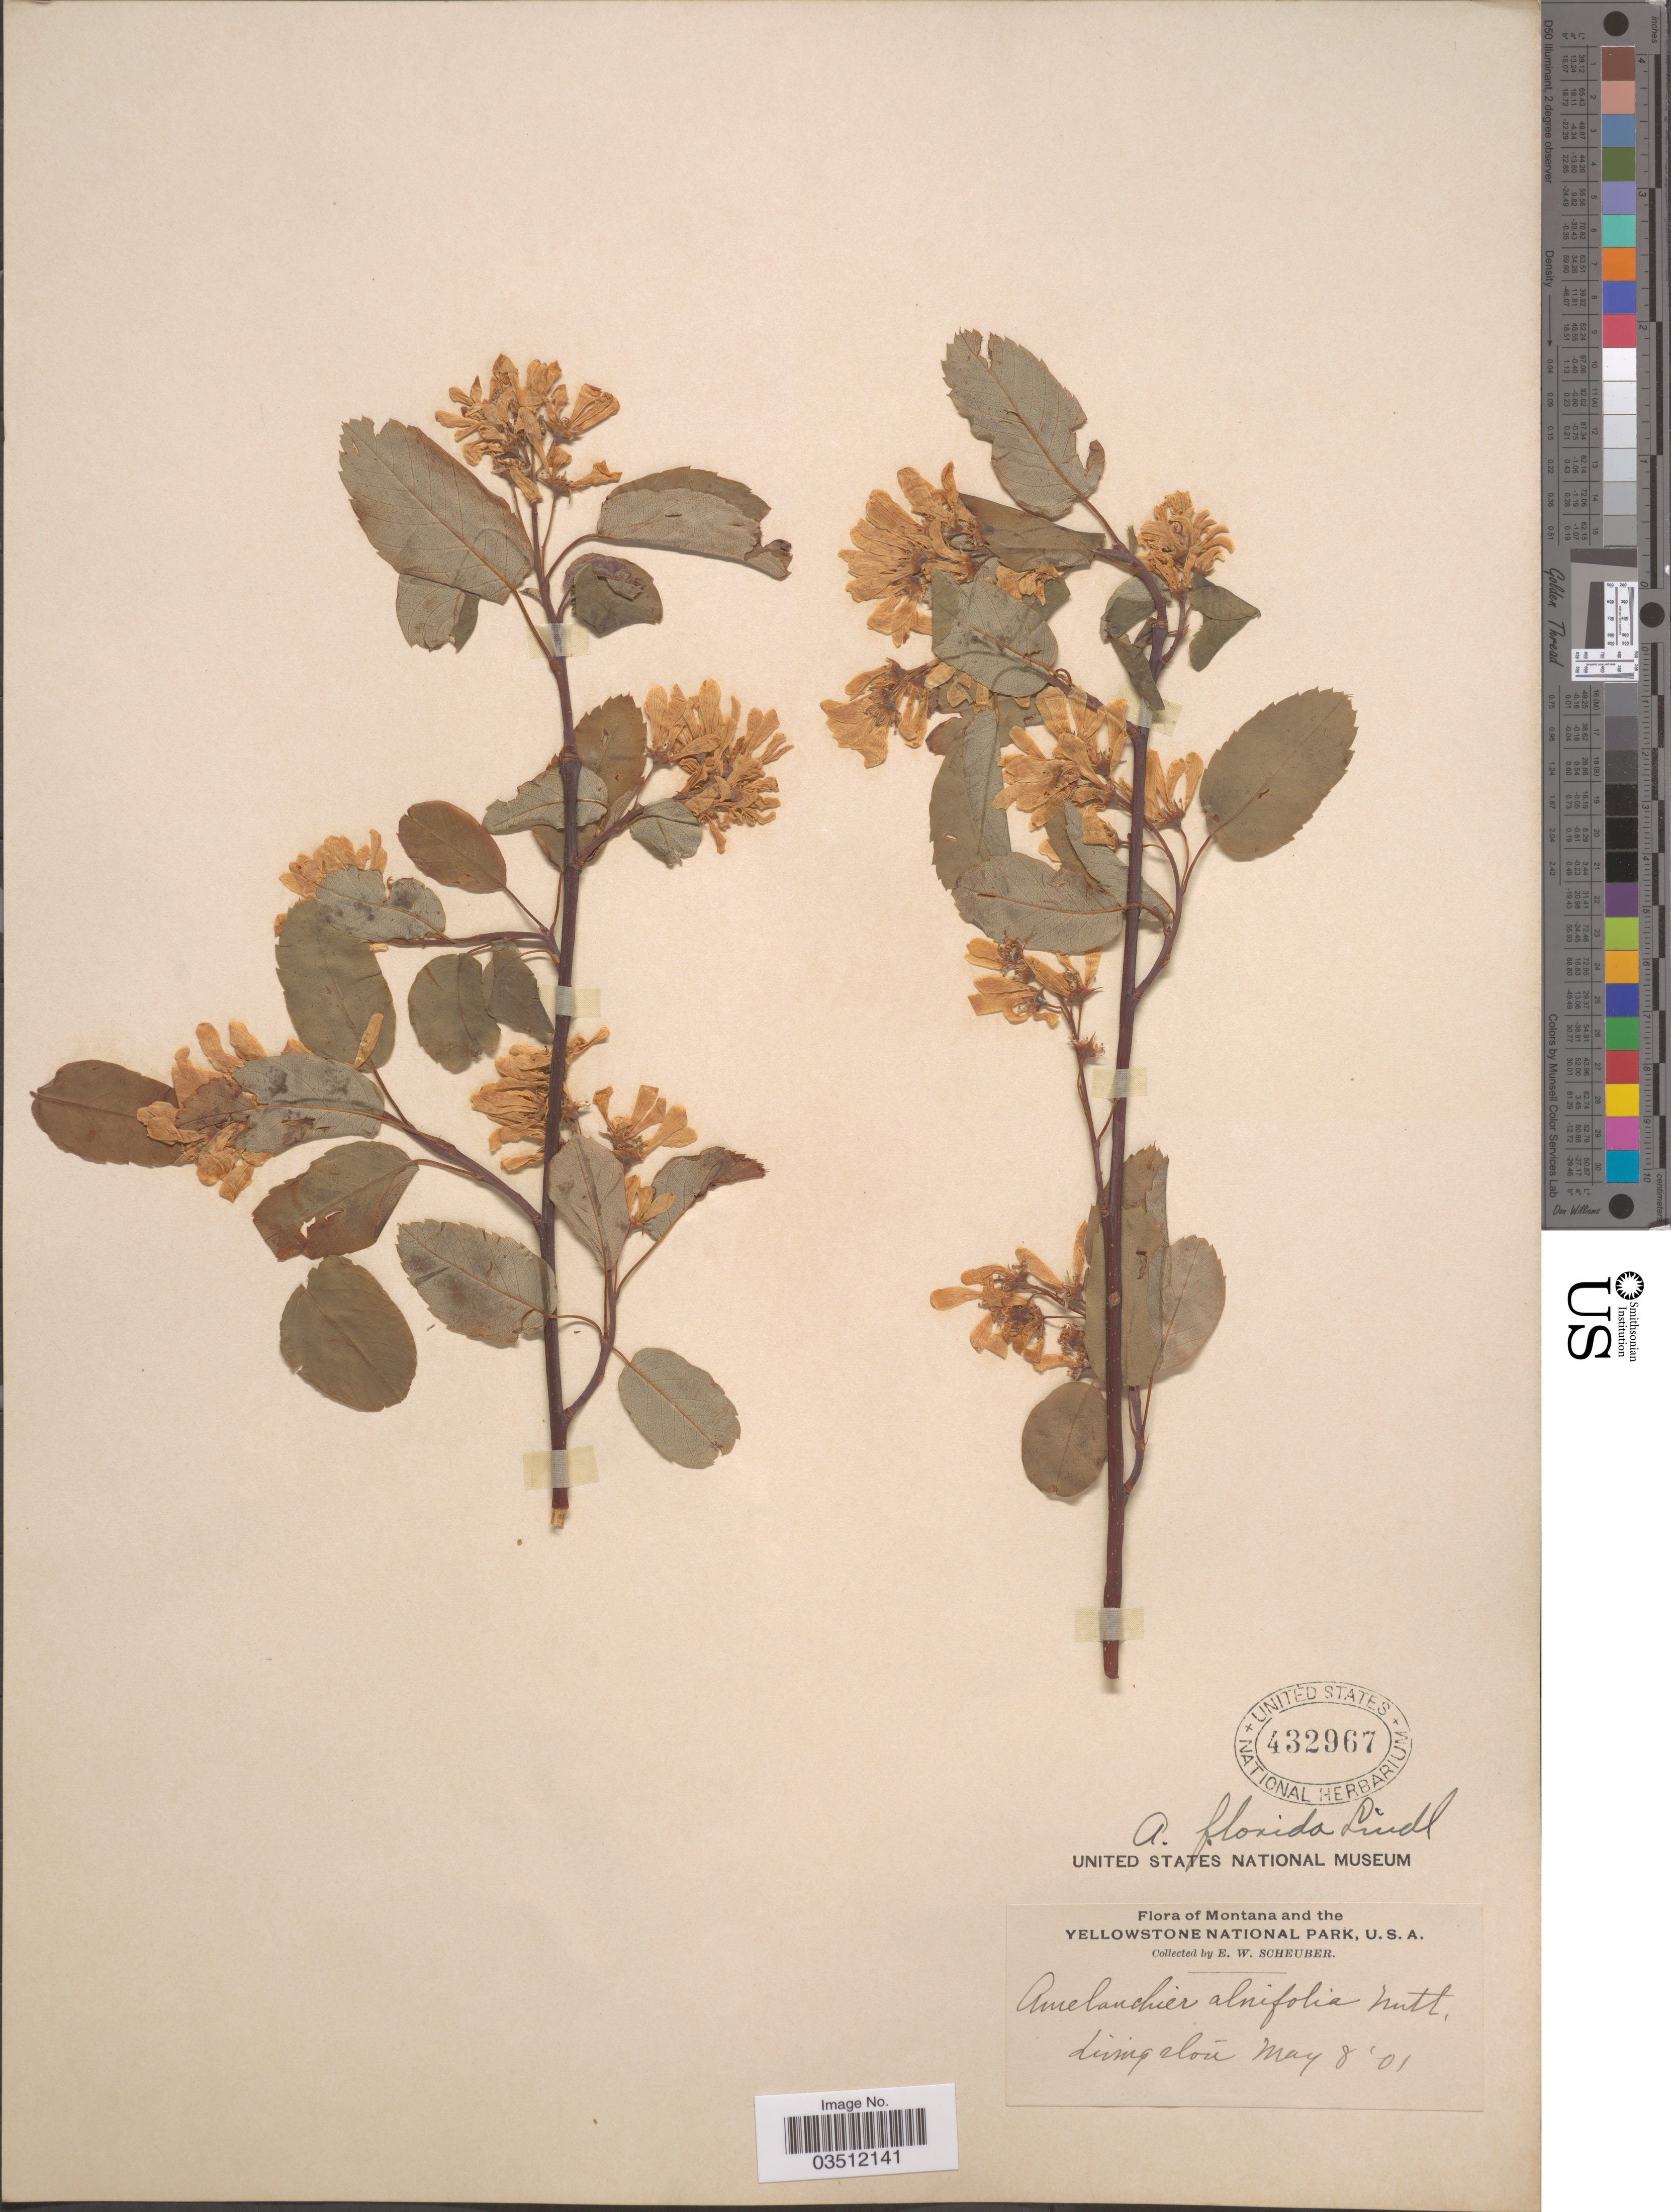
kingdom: Plantae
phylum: Tracheophyta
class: Magnoliopsida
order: Rosales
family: Rosaceae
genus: Amelanchier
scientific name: Amelanchier florida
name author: Lindl.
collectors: E. Scheuber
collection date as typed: Transcribed d/m/y: 8/5/1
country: United States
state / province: Montana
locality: Yellowstone National Park. Livingston.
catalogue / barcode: US 432967